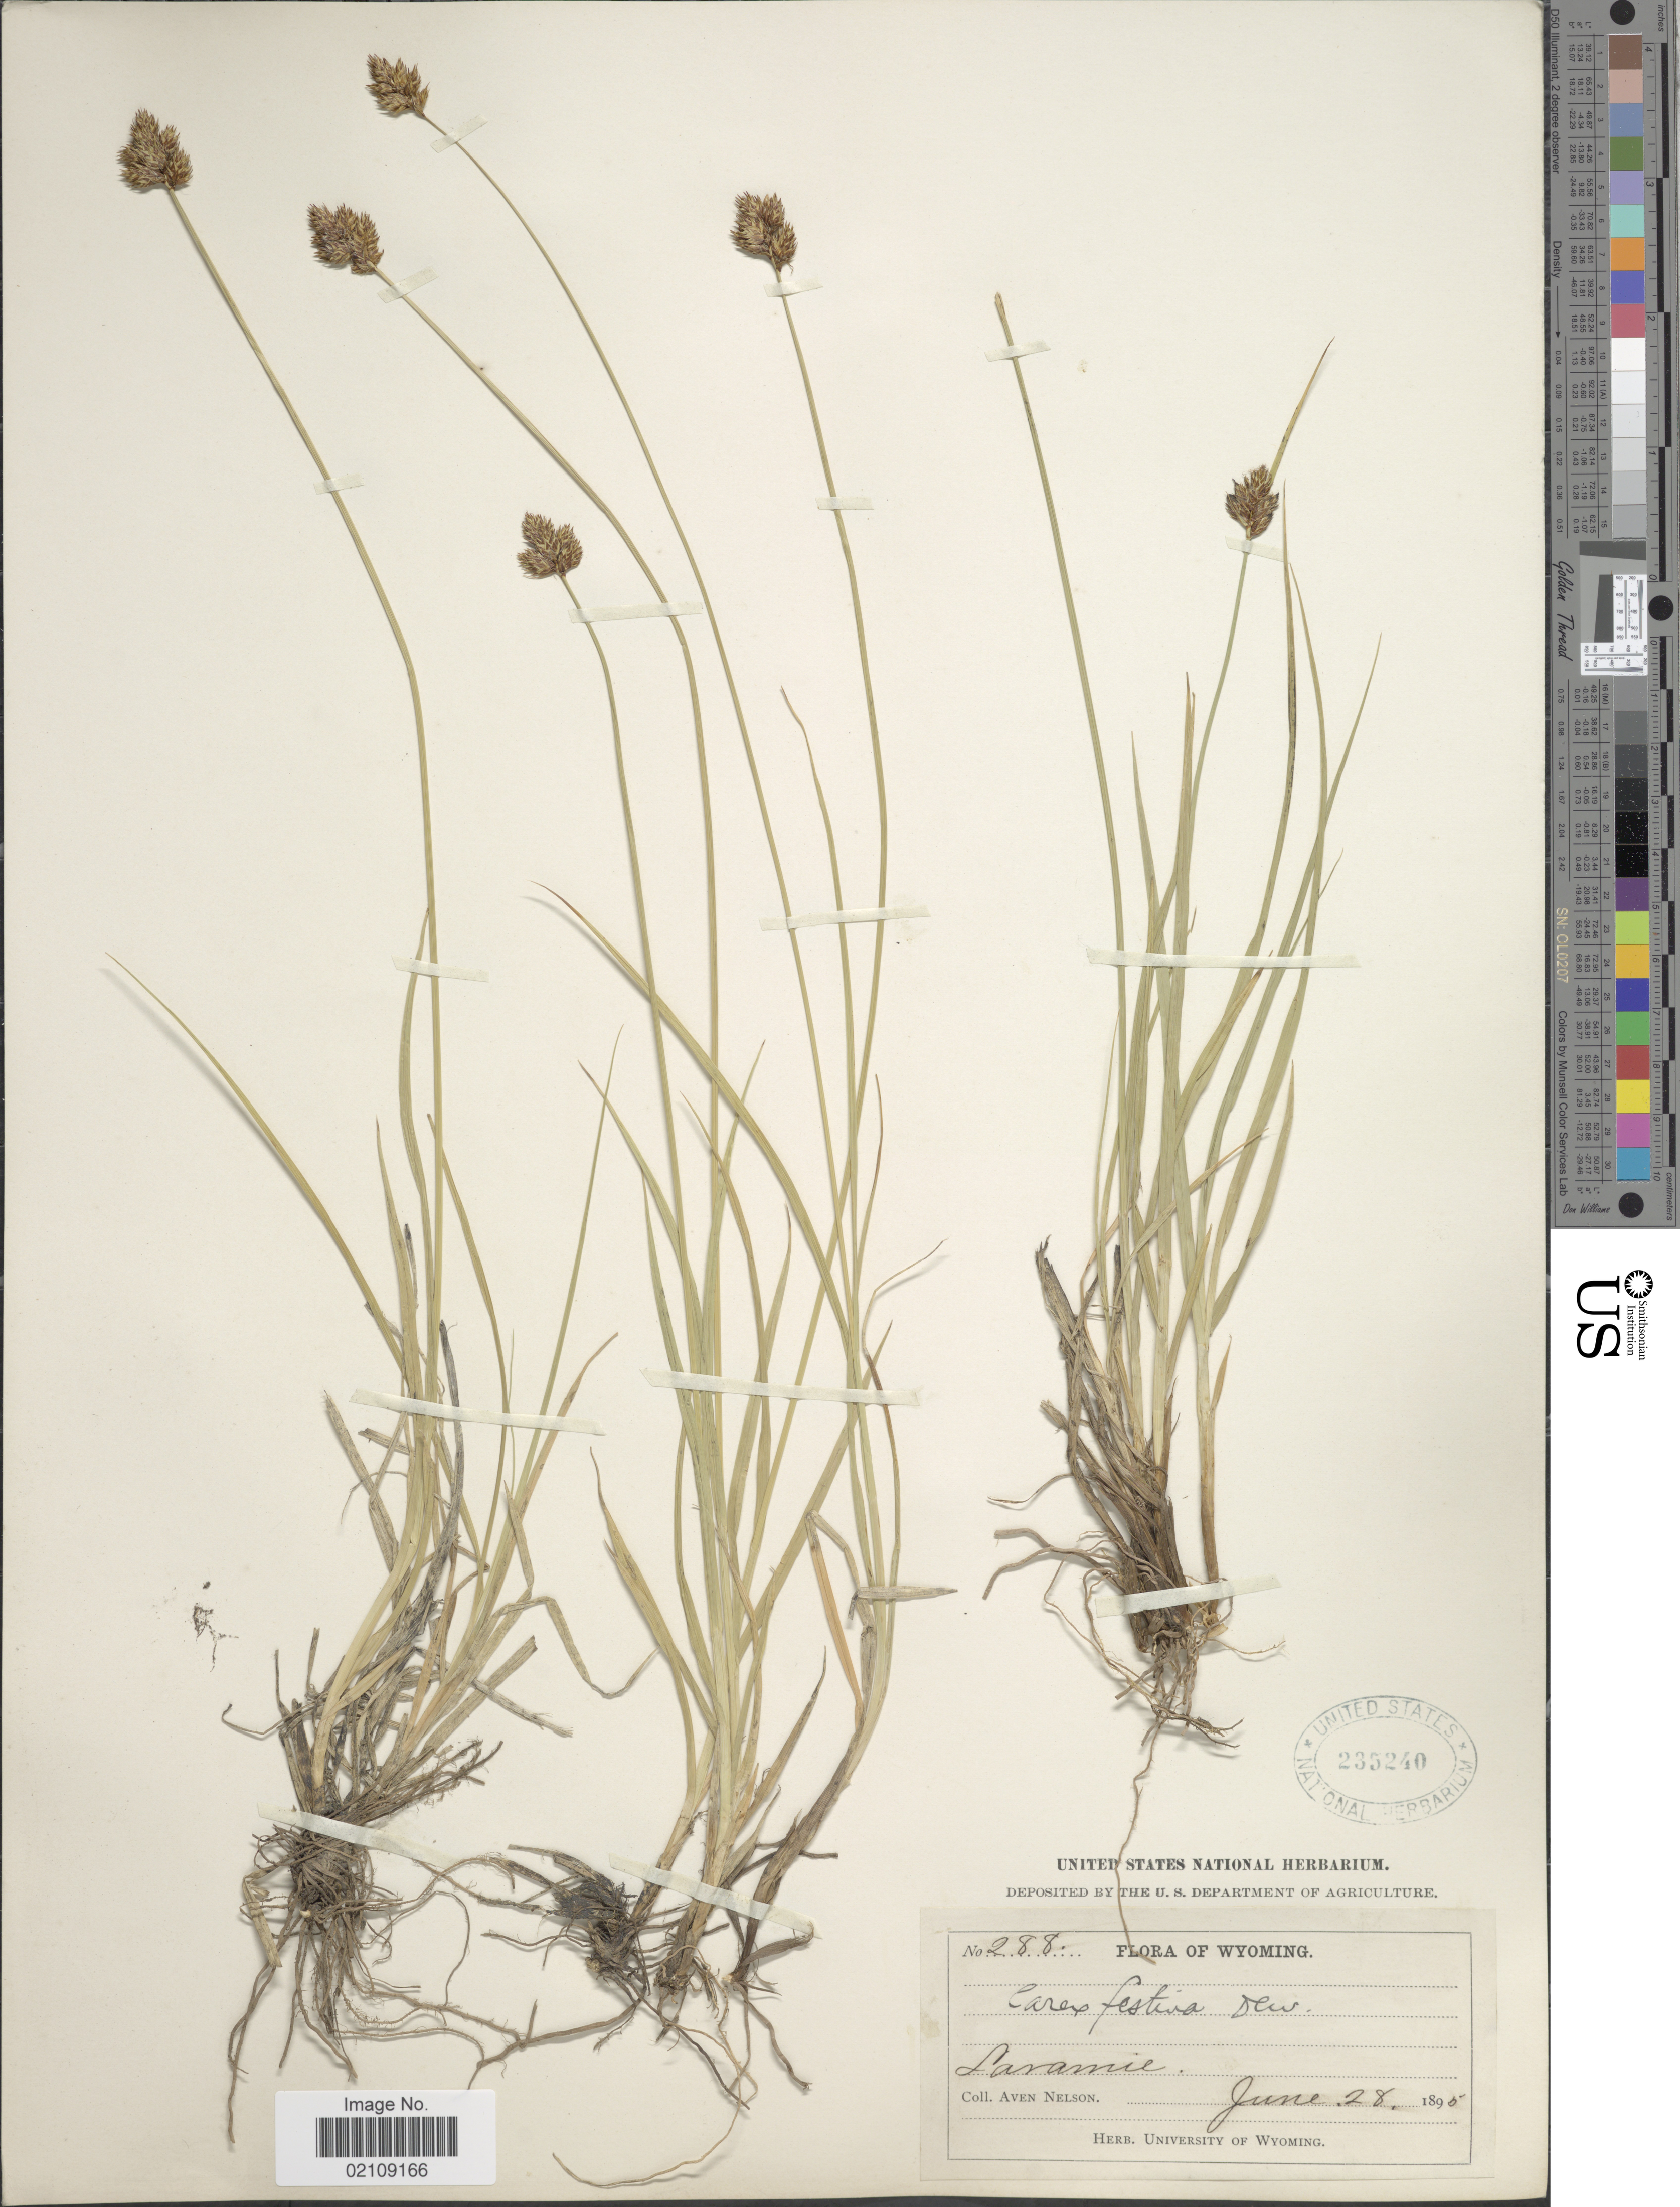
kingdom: Plantae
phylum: Tracheophyta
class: Liliopsida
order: Poales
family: Cyperaceae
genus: Carex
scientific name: Carex microptera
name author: Mack.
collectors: A. Nelson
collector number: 288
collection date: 1895-06-28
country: United States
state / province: Wyoming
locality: Laramie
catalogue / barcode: US 235240